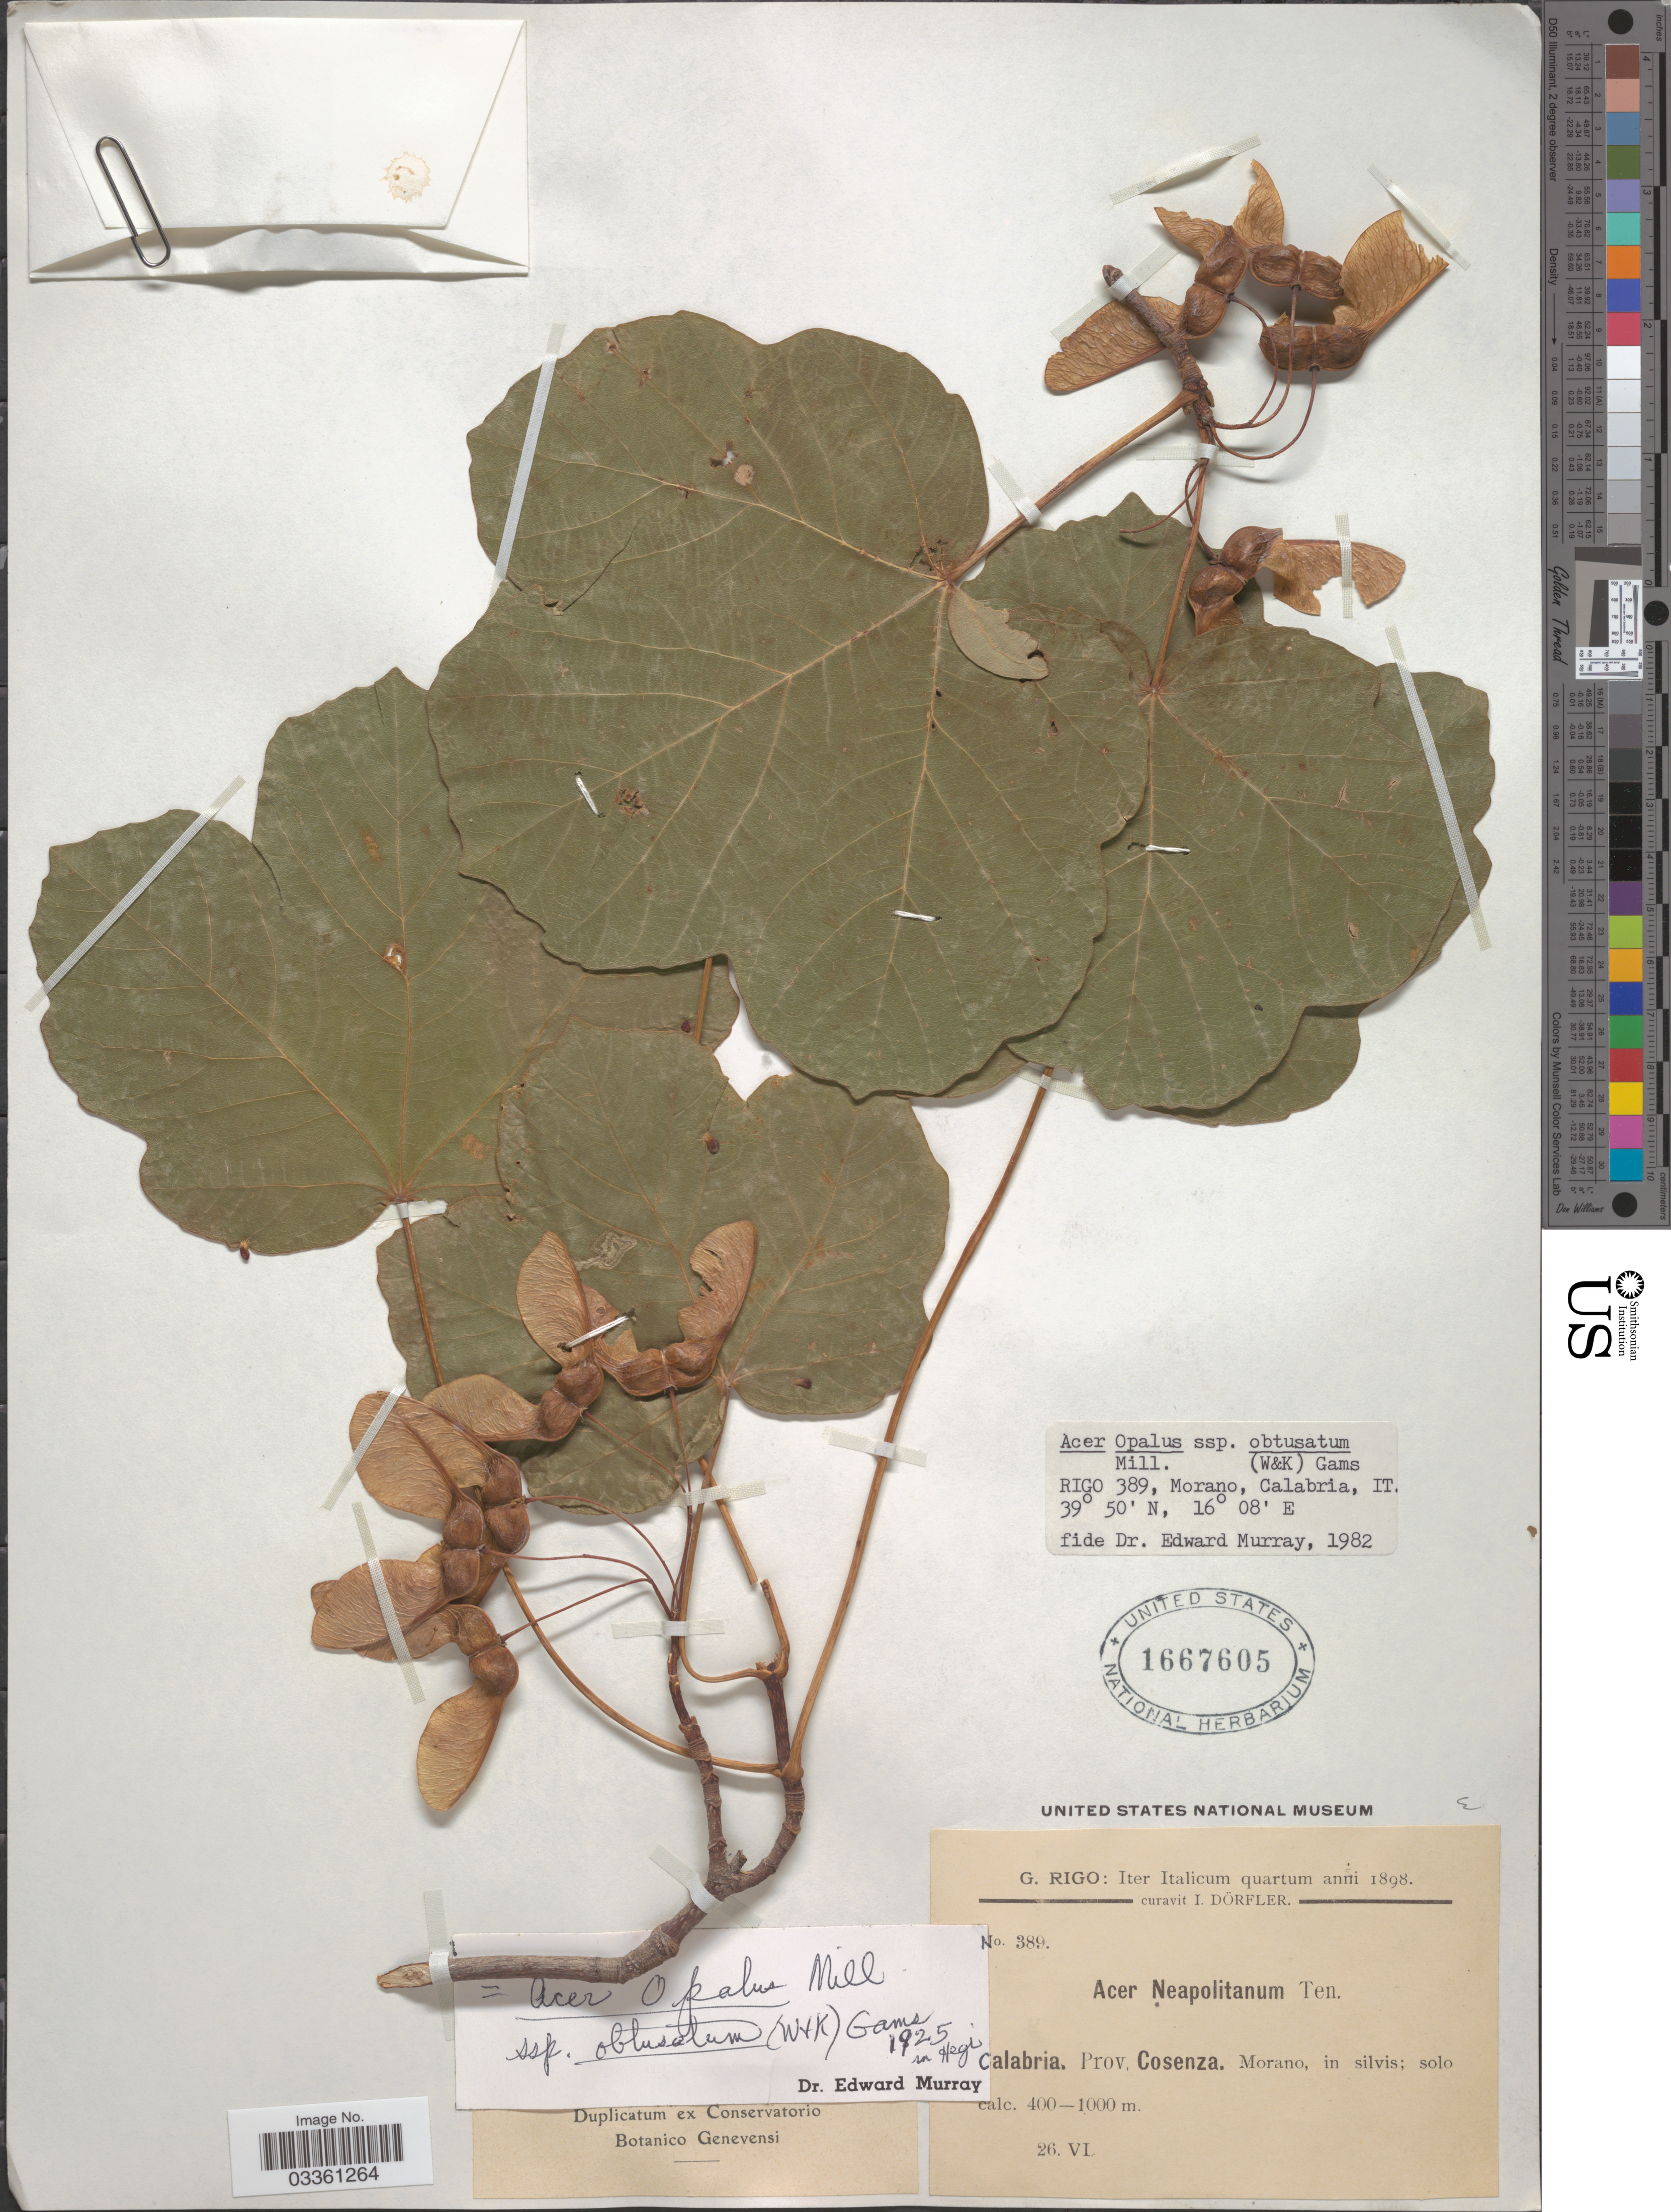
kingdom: Plantae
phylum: Tracheophyta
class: Magnoliopsida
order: Sapindales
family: Sapindaceae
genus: Acer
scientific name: Acer opalus subsp. obtusatum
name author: (Waldst. & Kit. ex Willd.) Gams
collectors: G. Rigo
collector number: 389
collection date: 1898-06-26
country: Italy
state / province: Calabria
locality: Prov. Cosenza. Morano, in silvis.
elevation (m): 400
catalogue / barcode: US 1667605